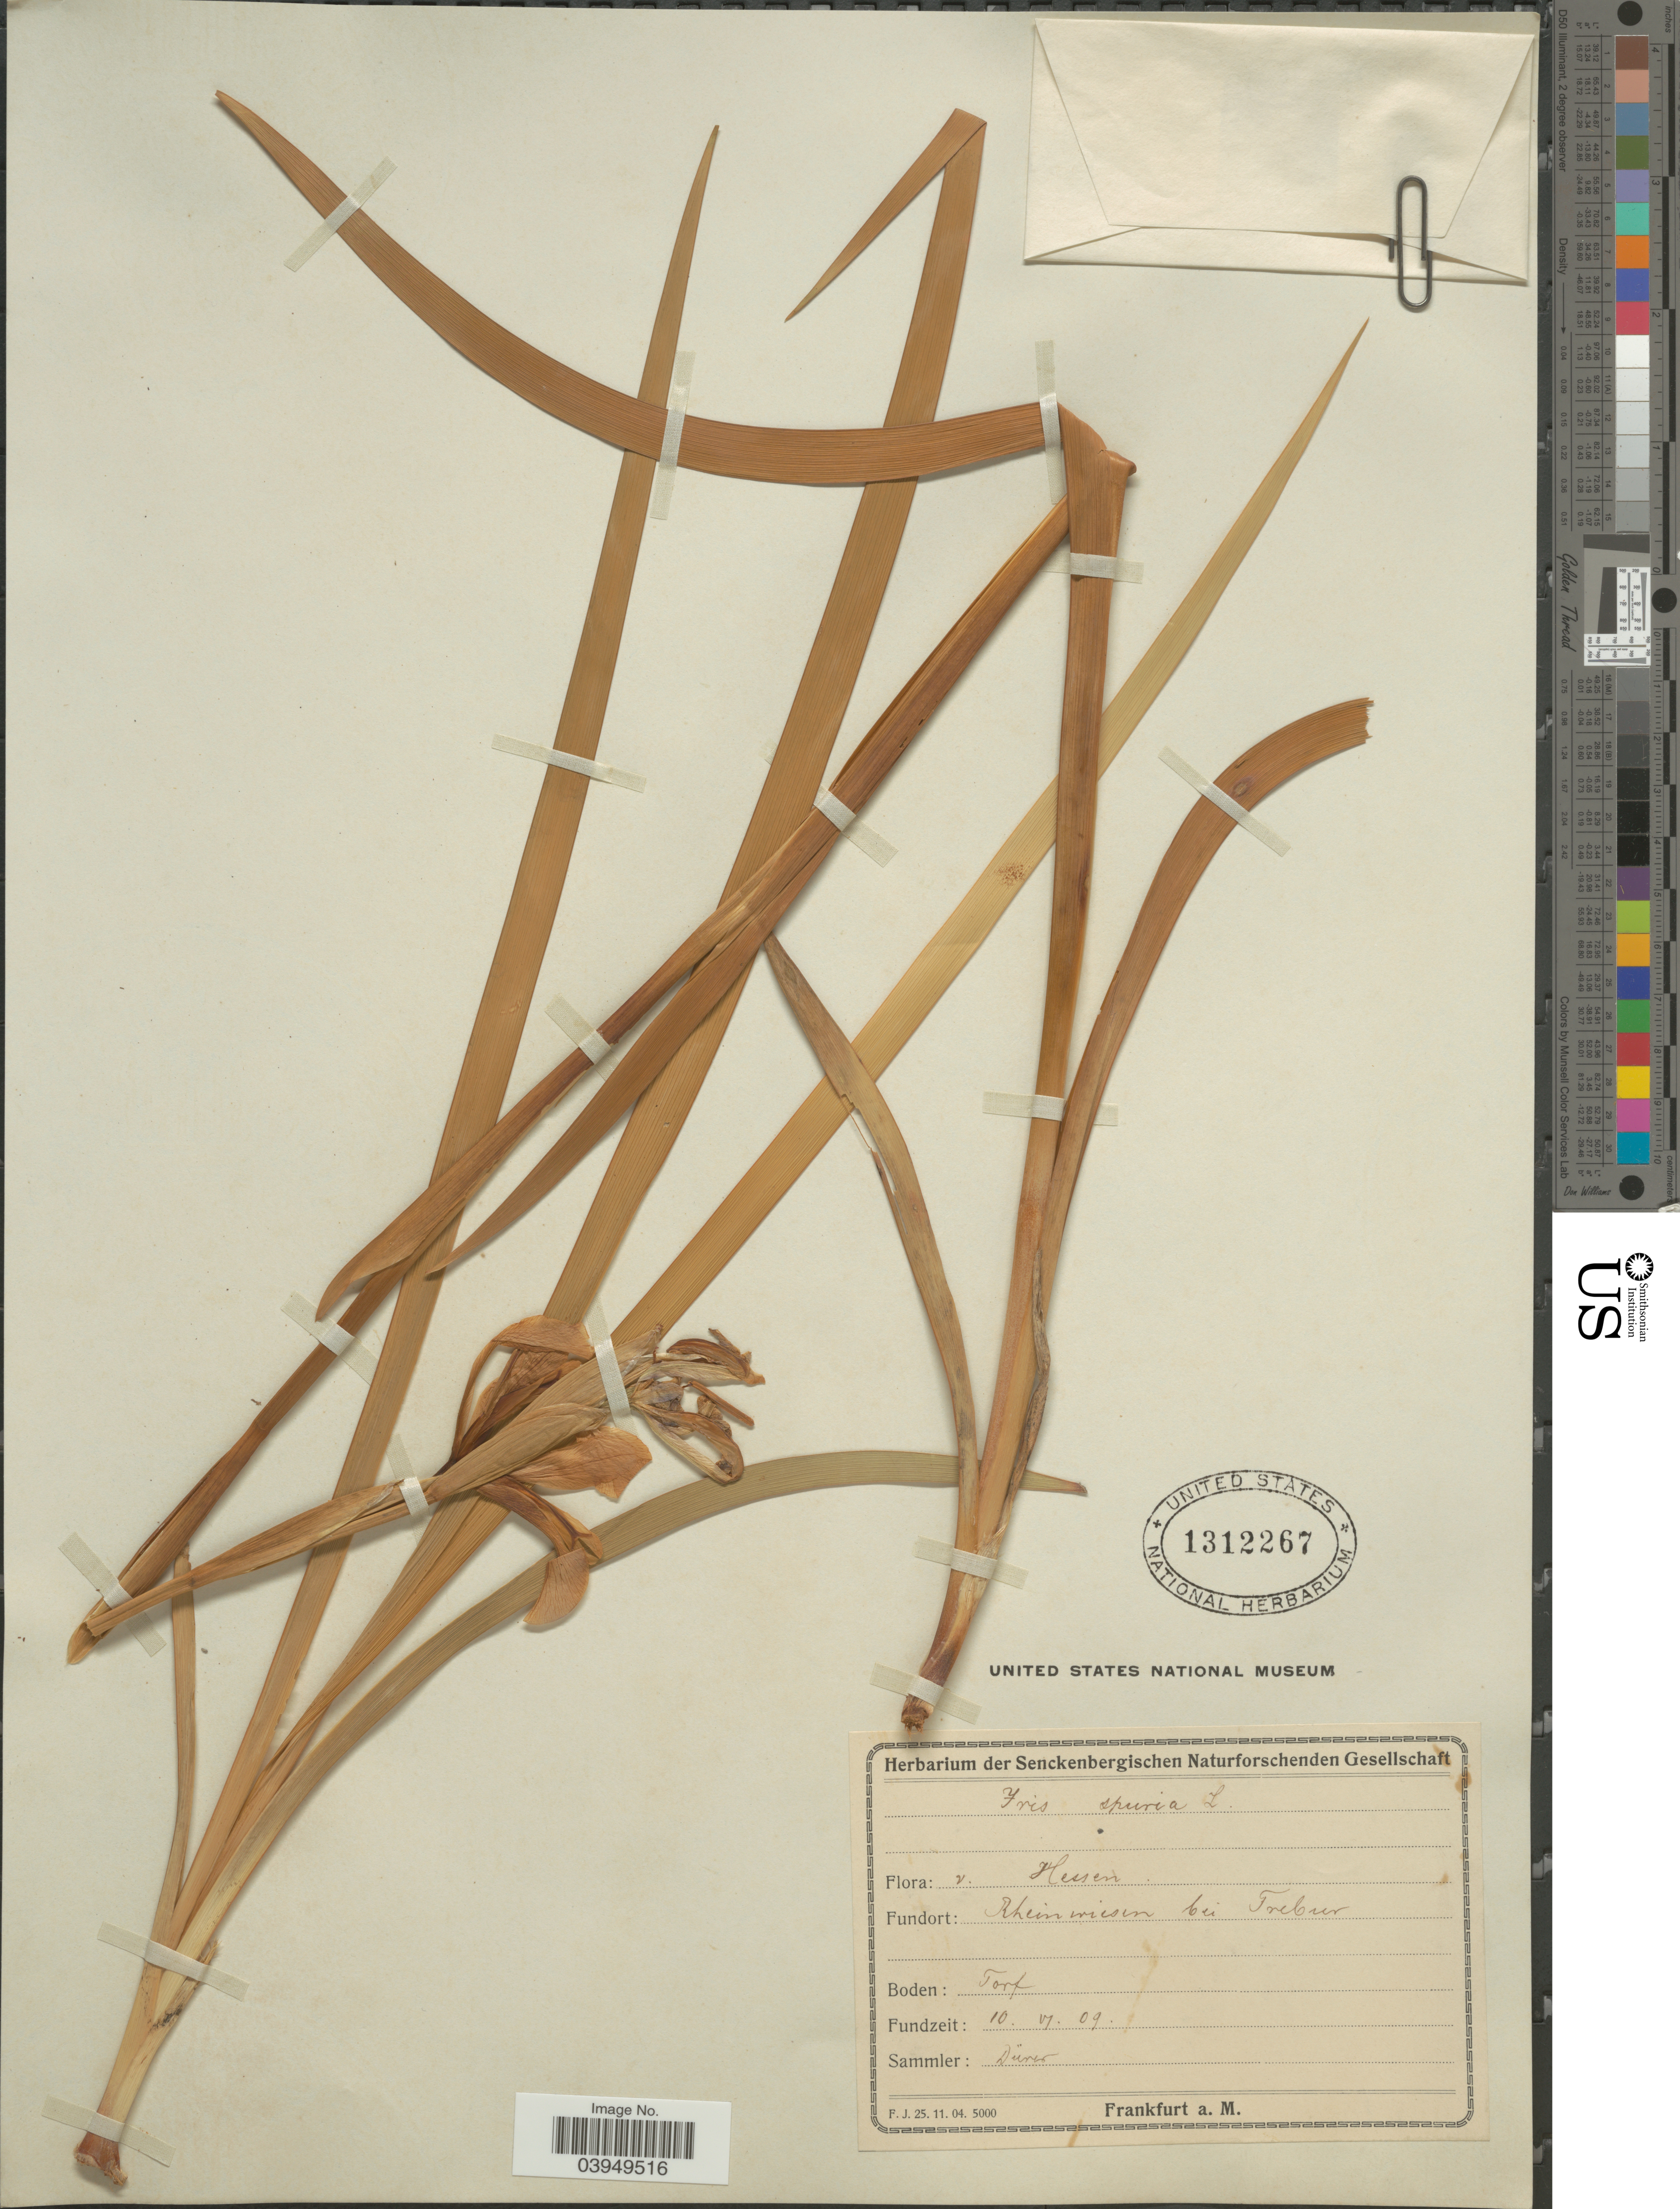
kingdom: Plantae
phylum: Tracheophyta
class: Liliopsida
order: Asparagales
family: Iridaceae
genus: Iris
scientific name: Iris spuria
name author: L.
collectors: Dürer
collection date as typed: Transcribed d/m/y: 10/6/9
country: Germany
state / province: Hesse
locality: Rheinwiesen bei Trebur.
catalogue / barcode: US 1312267